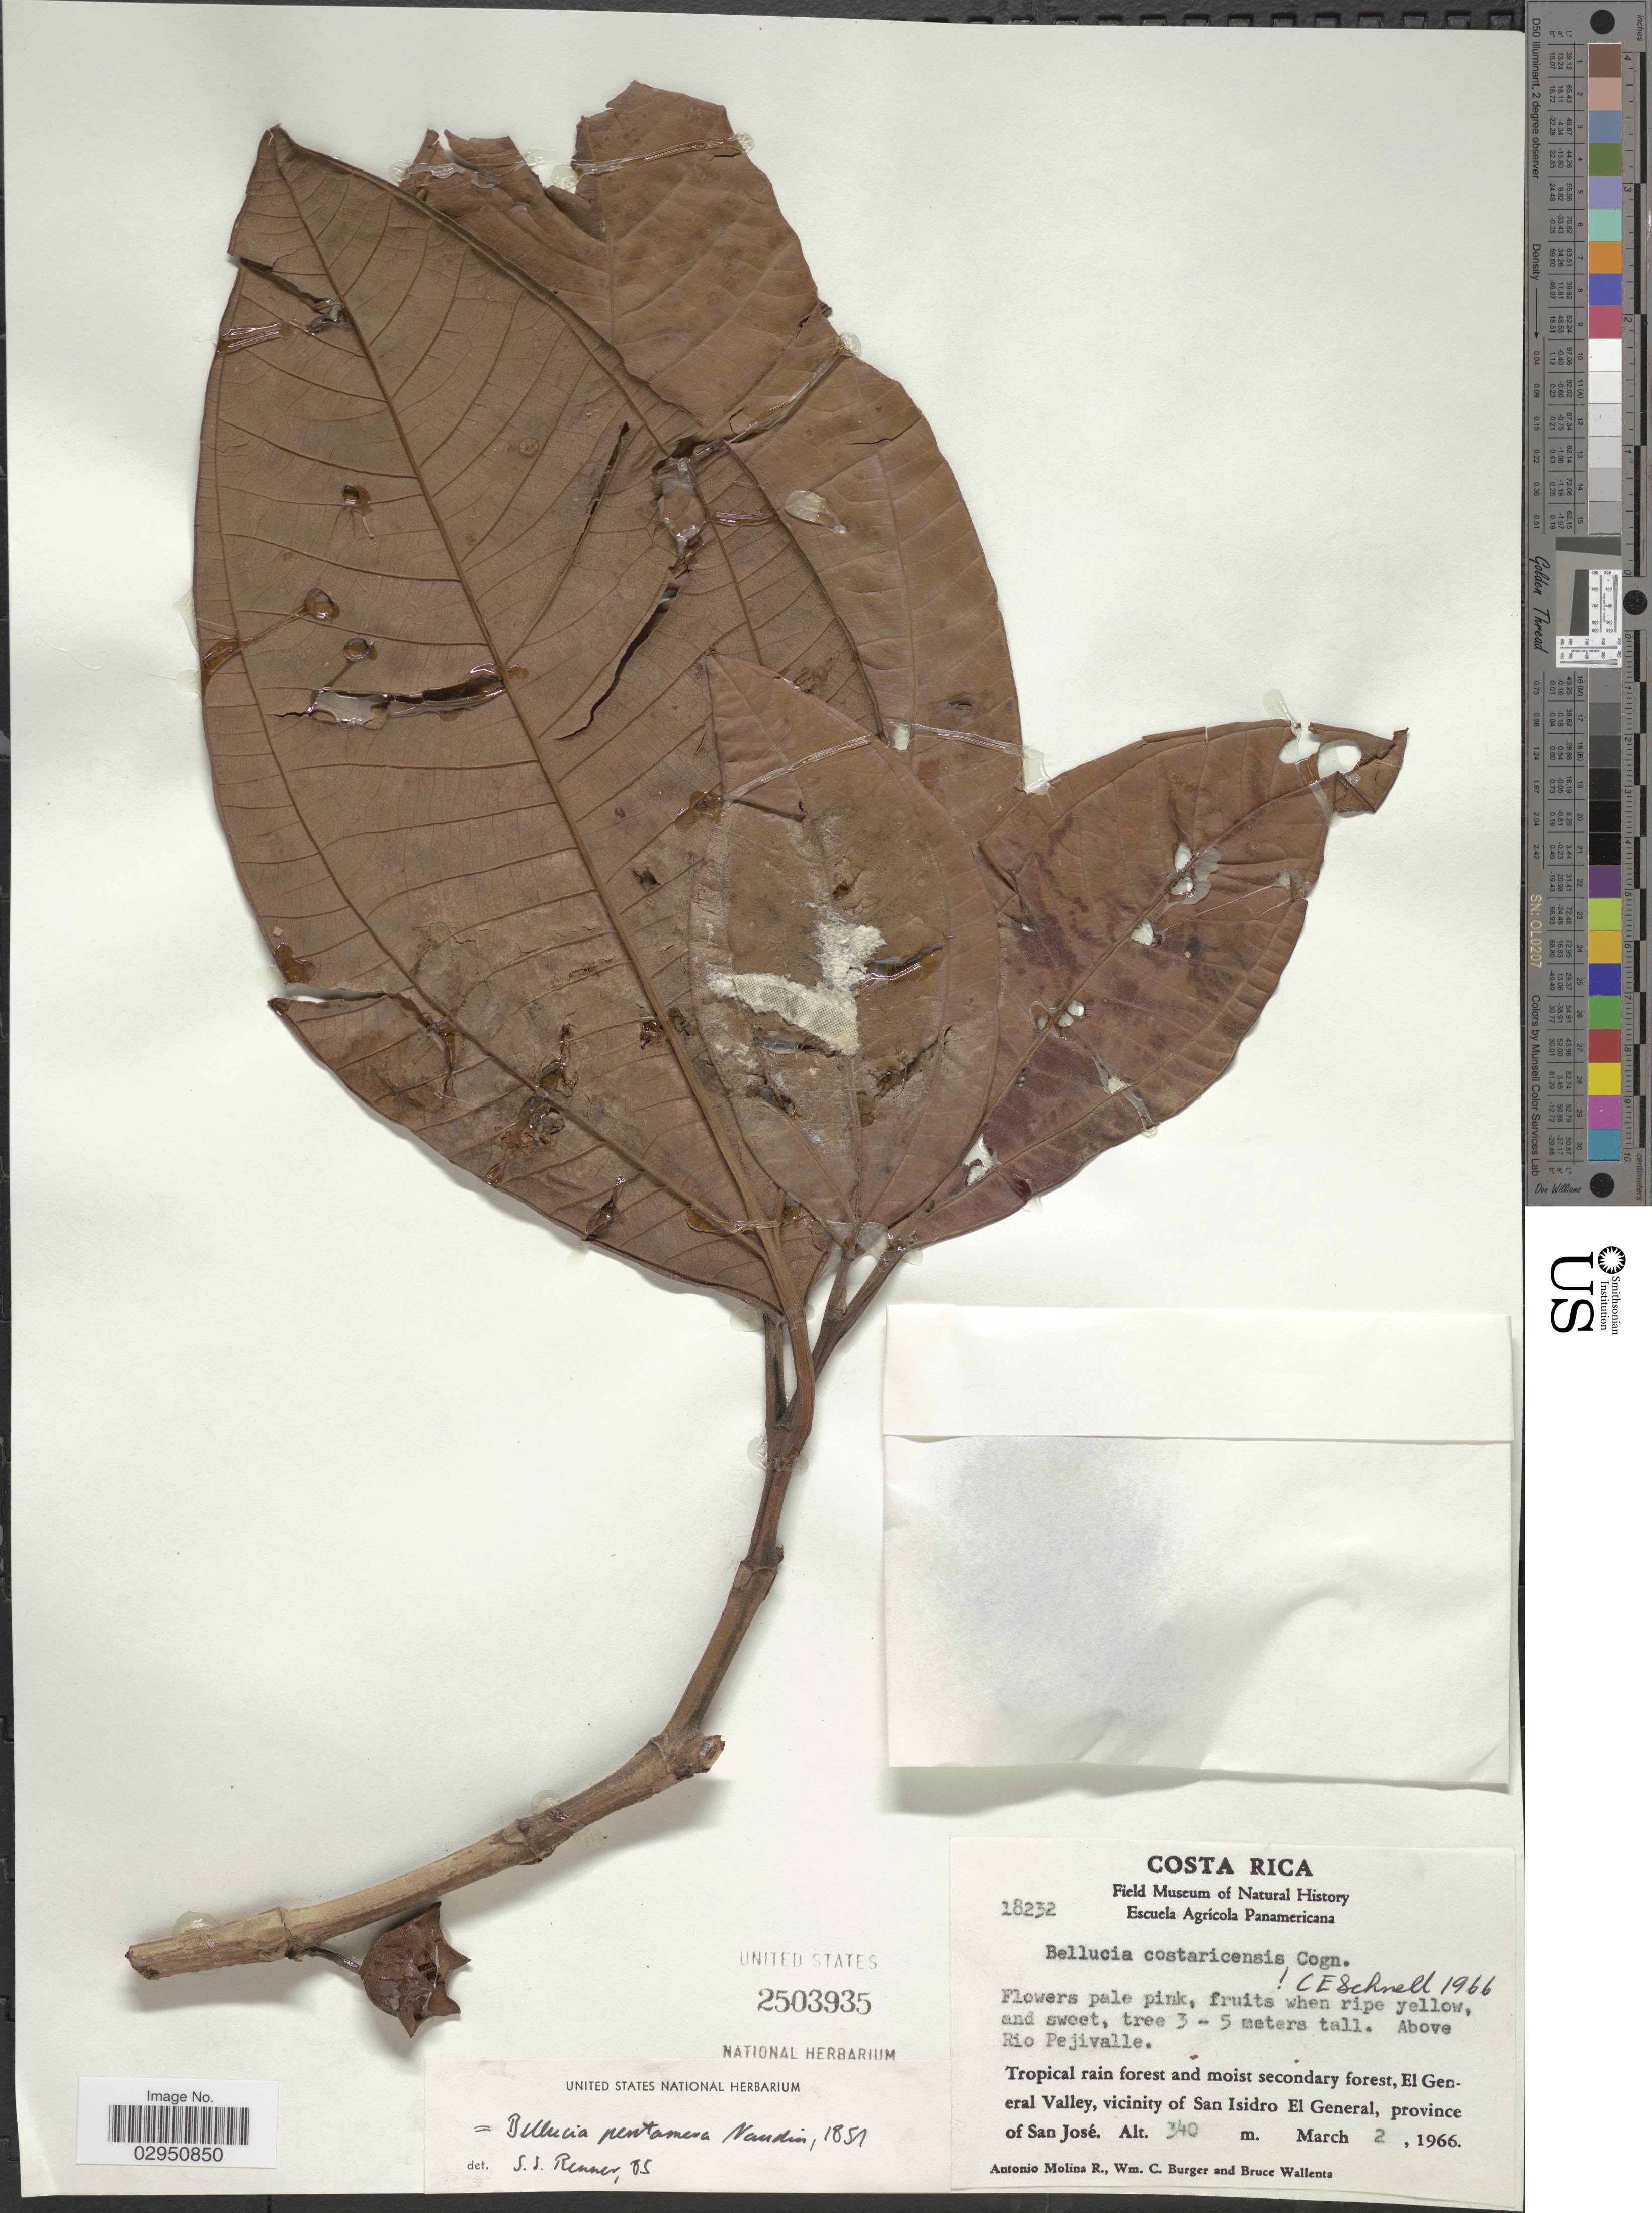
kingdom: Plantae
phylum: Tracheophyta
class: Magnoliopsida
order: Myrtales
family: Melastomataceae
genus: Bellucia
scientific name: Bellucia pentamera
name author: Naudin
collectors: A. Molina R., W. Burger & B. Wallenta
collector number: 18232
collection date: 1966-03-02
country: Costa Rica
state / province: San José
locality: Above Rio Pejivalle. El General Valley, vicinity of San Isidro El General.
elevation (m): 340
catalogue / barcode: US 2503935